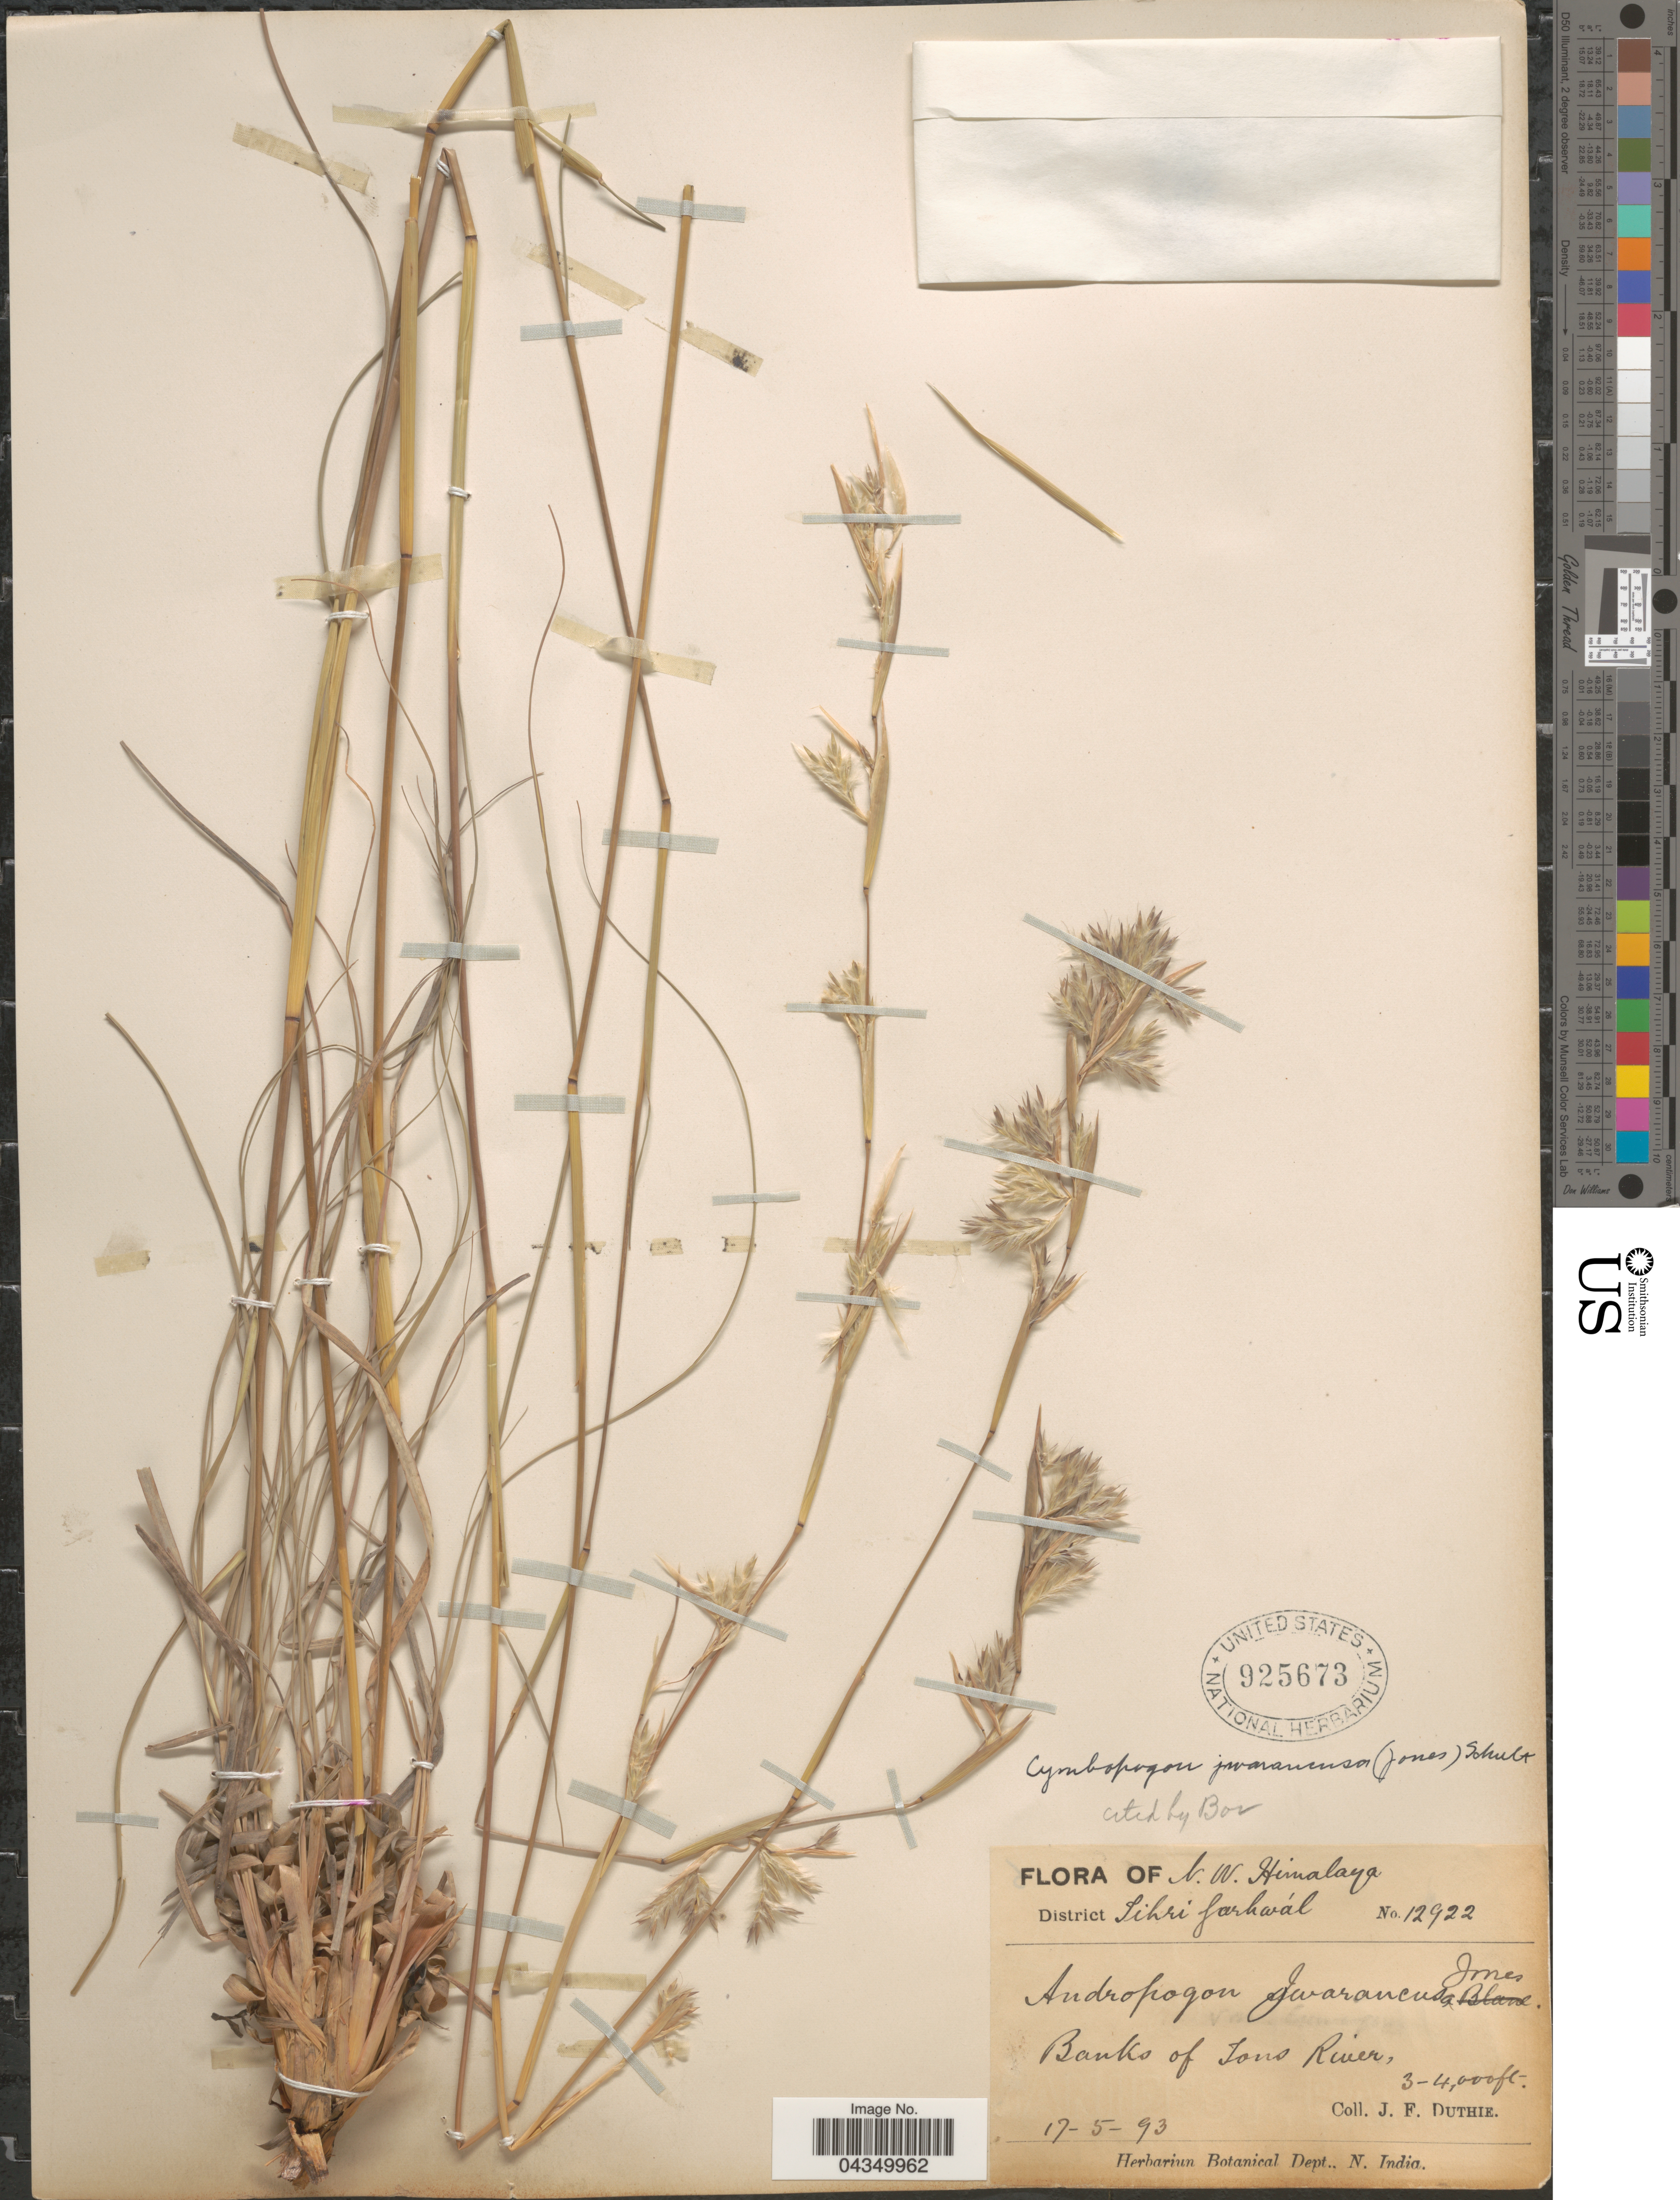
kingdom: Plantae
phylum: Tracheophyta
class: Liliopsida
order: Poales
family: Poaceae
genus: Cymbopogon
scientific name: Cymbopogon iwarancusa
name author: (Jones) Schult.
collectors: J. F. Duthie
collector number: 12922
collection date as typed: Transcribed d/m/y: 17/5/93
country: India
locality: N.W. Himalaya. District Tihri Garhwál. Banks of Tons River.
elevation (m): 914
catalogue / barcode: US 925673